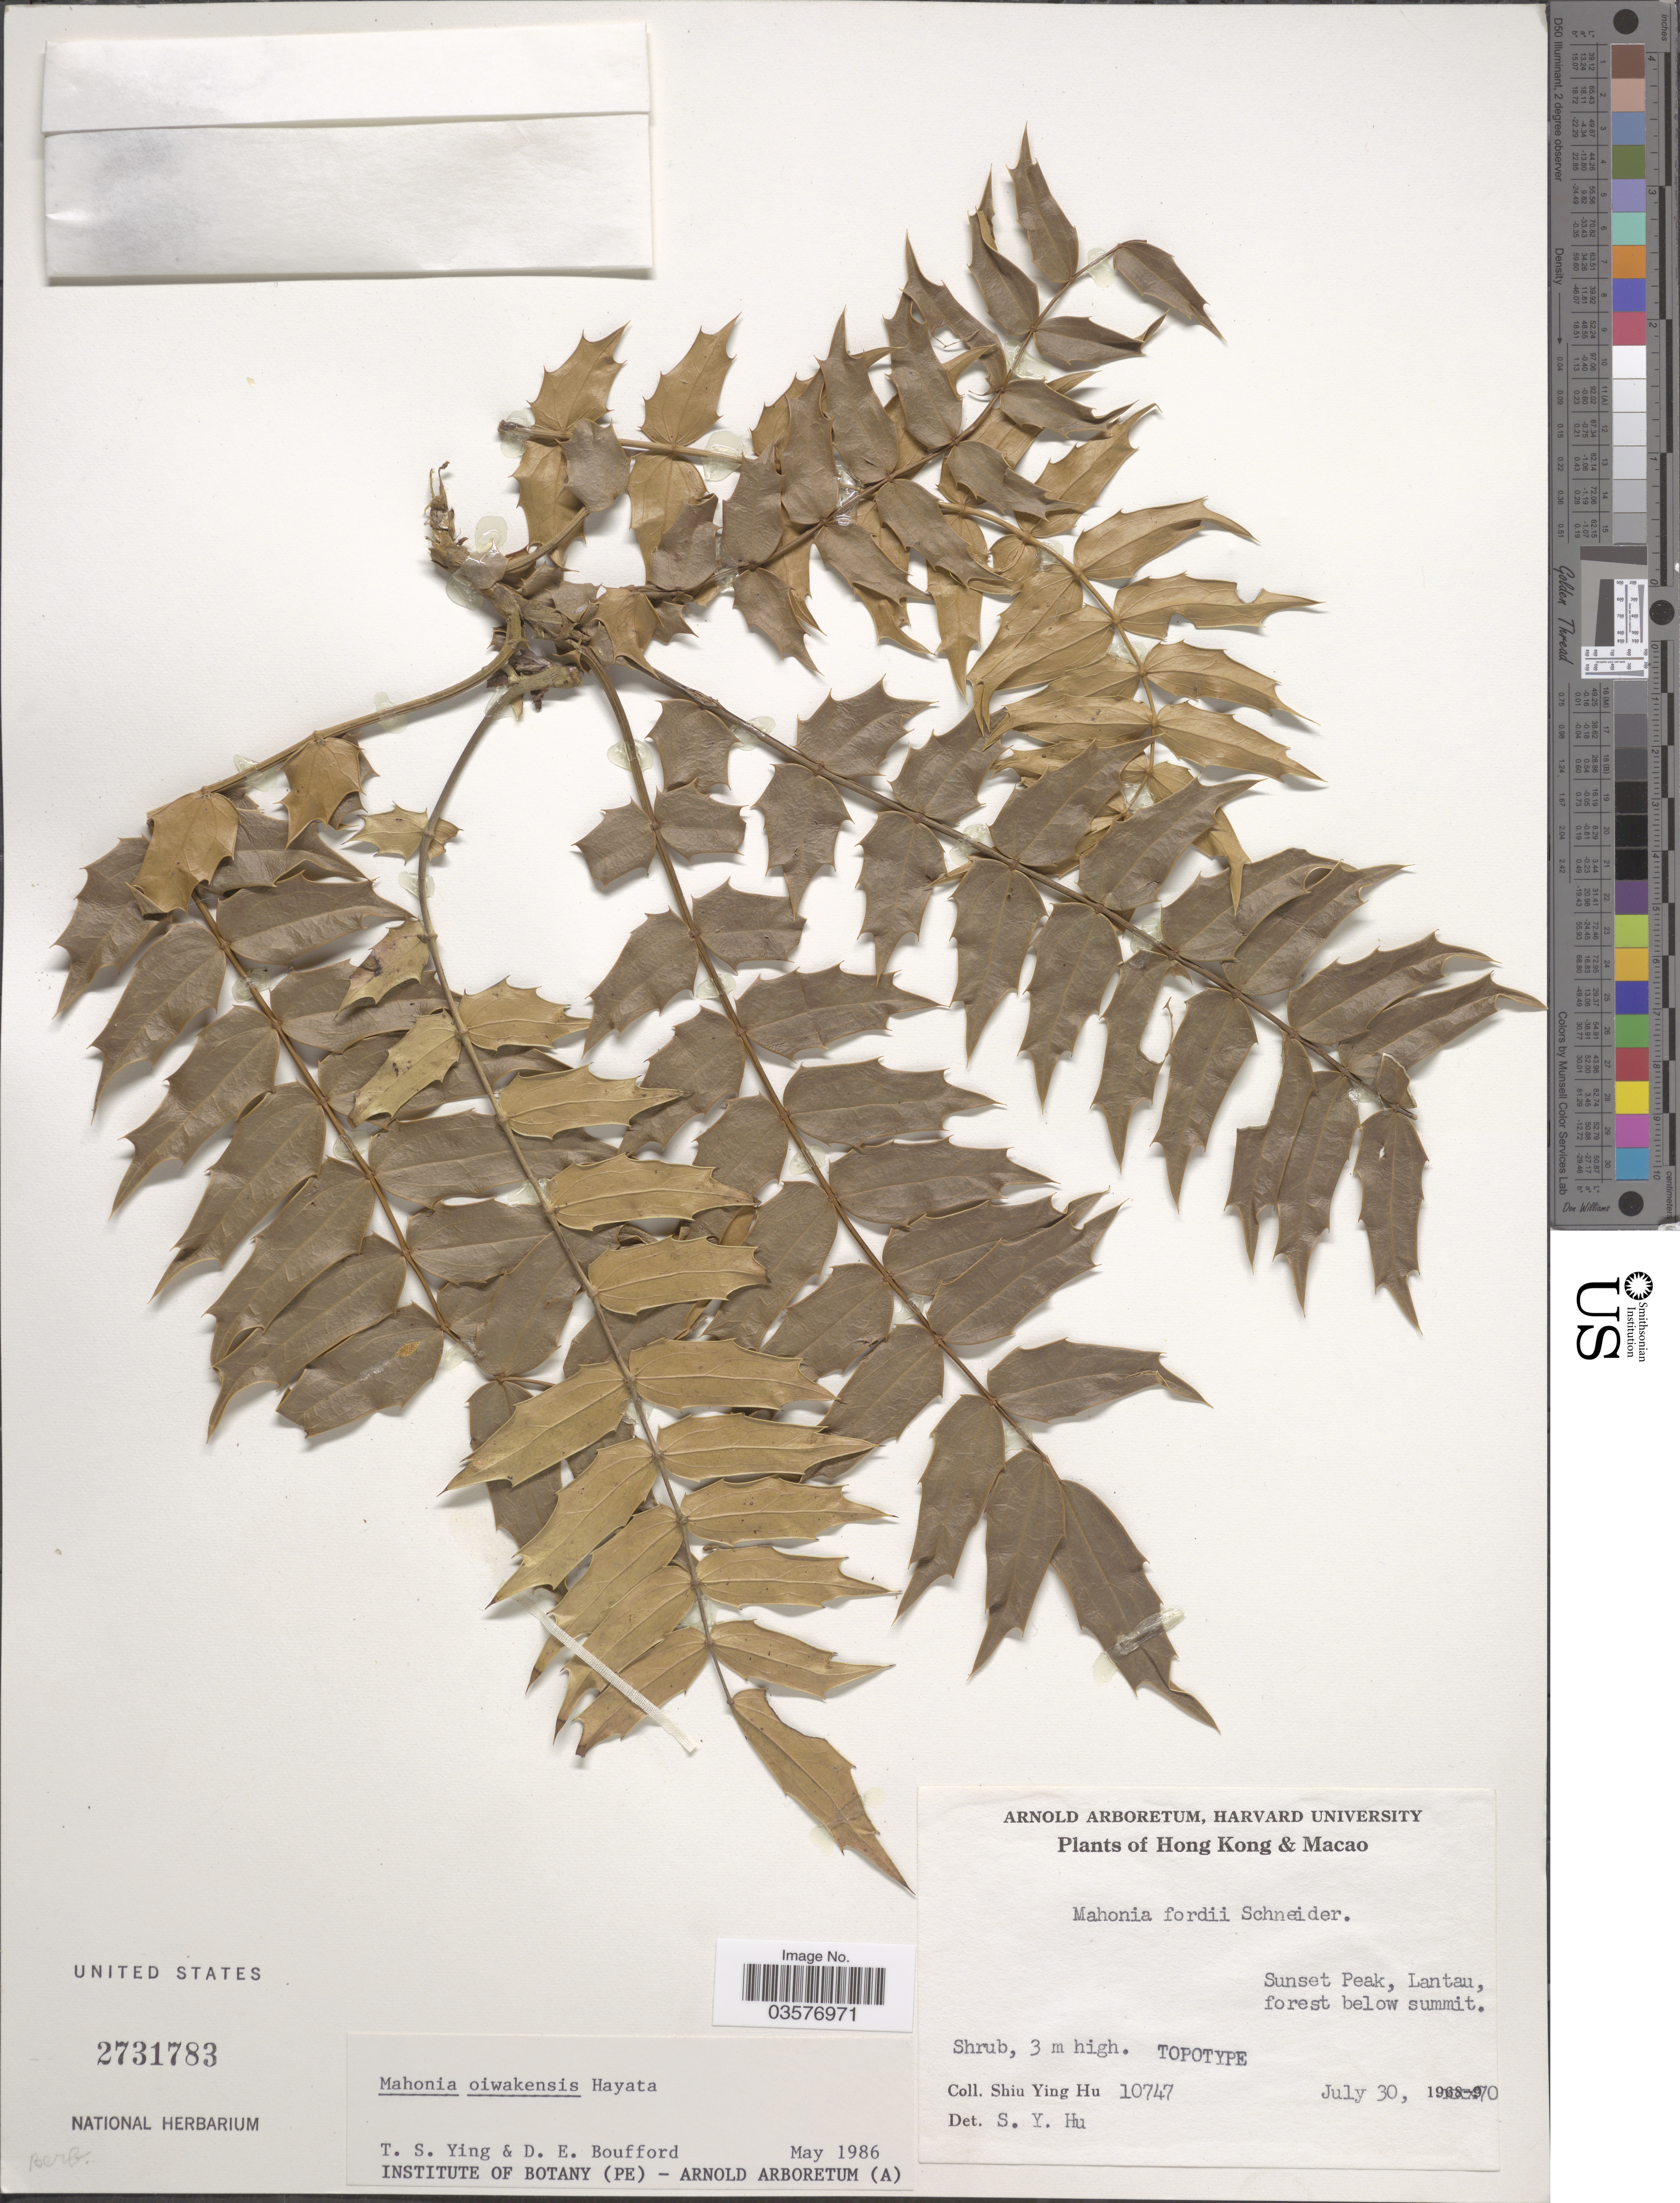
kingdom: Plantae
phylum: Tracheophyta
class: Magnoliopsida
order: Ranunculales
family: Berberidaceae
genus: Mahonia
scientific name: Mahonia oiwakensis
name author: Hayata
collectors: S. Y. Hu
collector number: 10747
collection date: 1970-07-30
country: China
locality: Hong Kong & Macao. Sunset Peak, Lantau, forest below summit.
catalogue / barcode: US 2731783